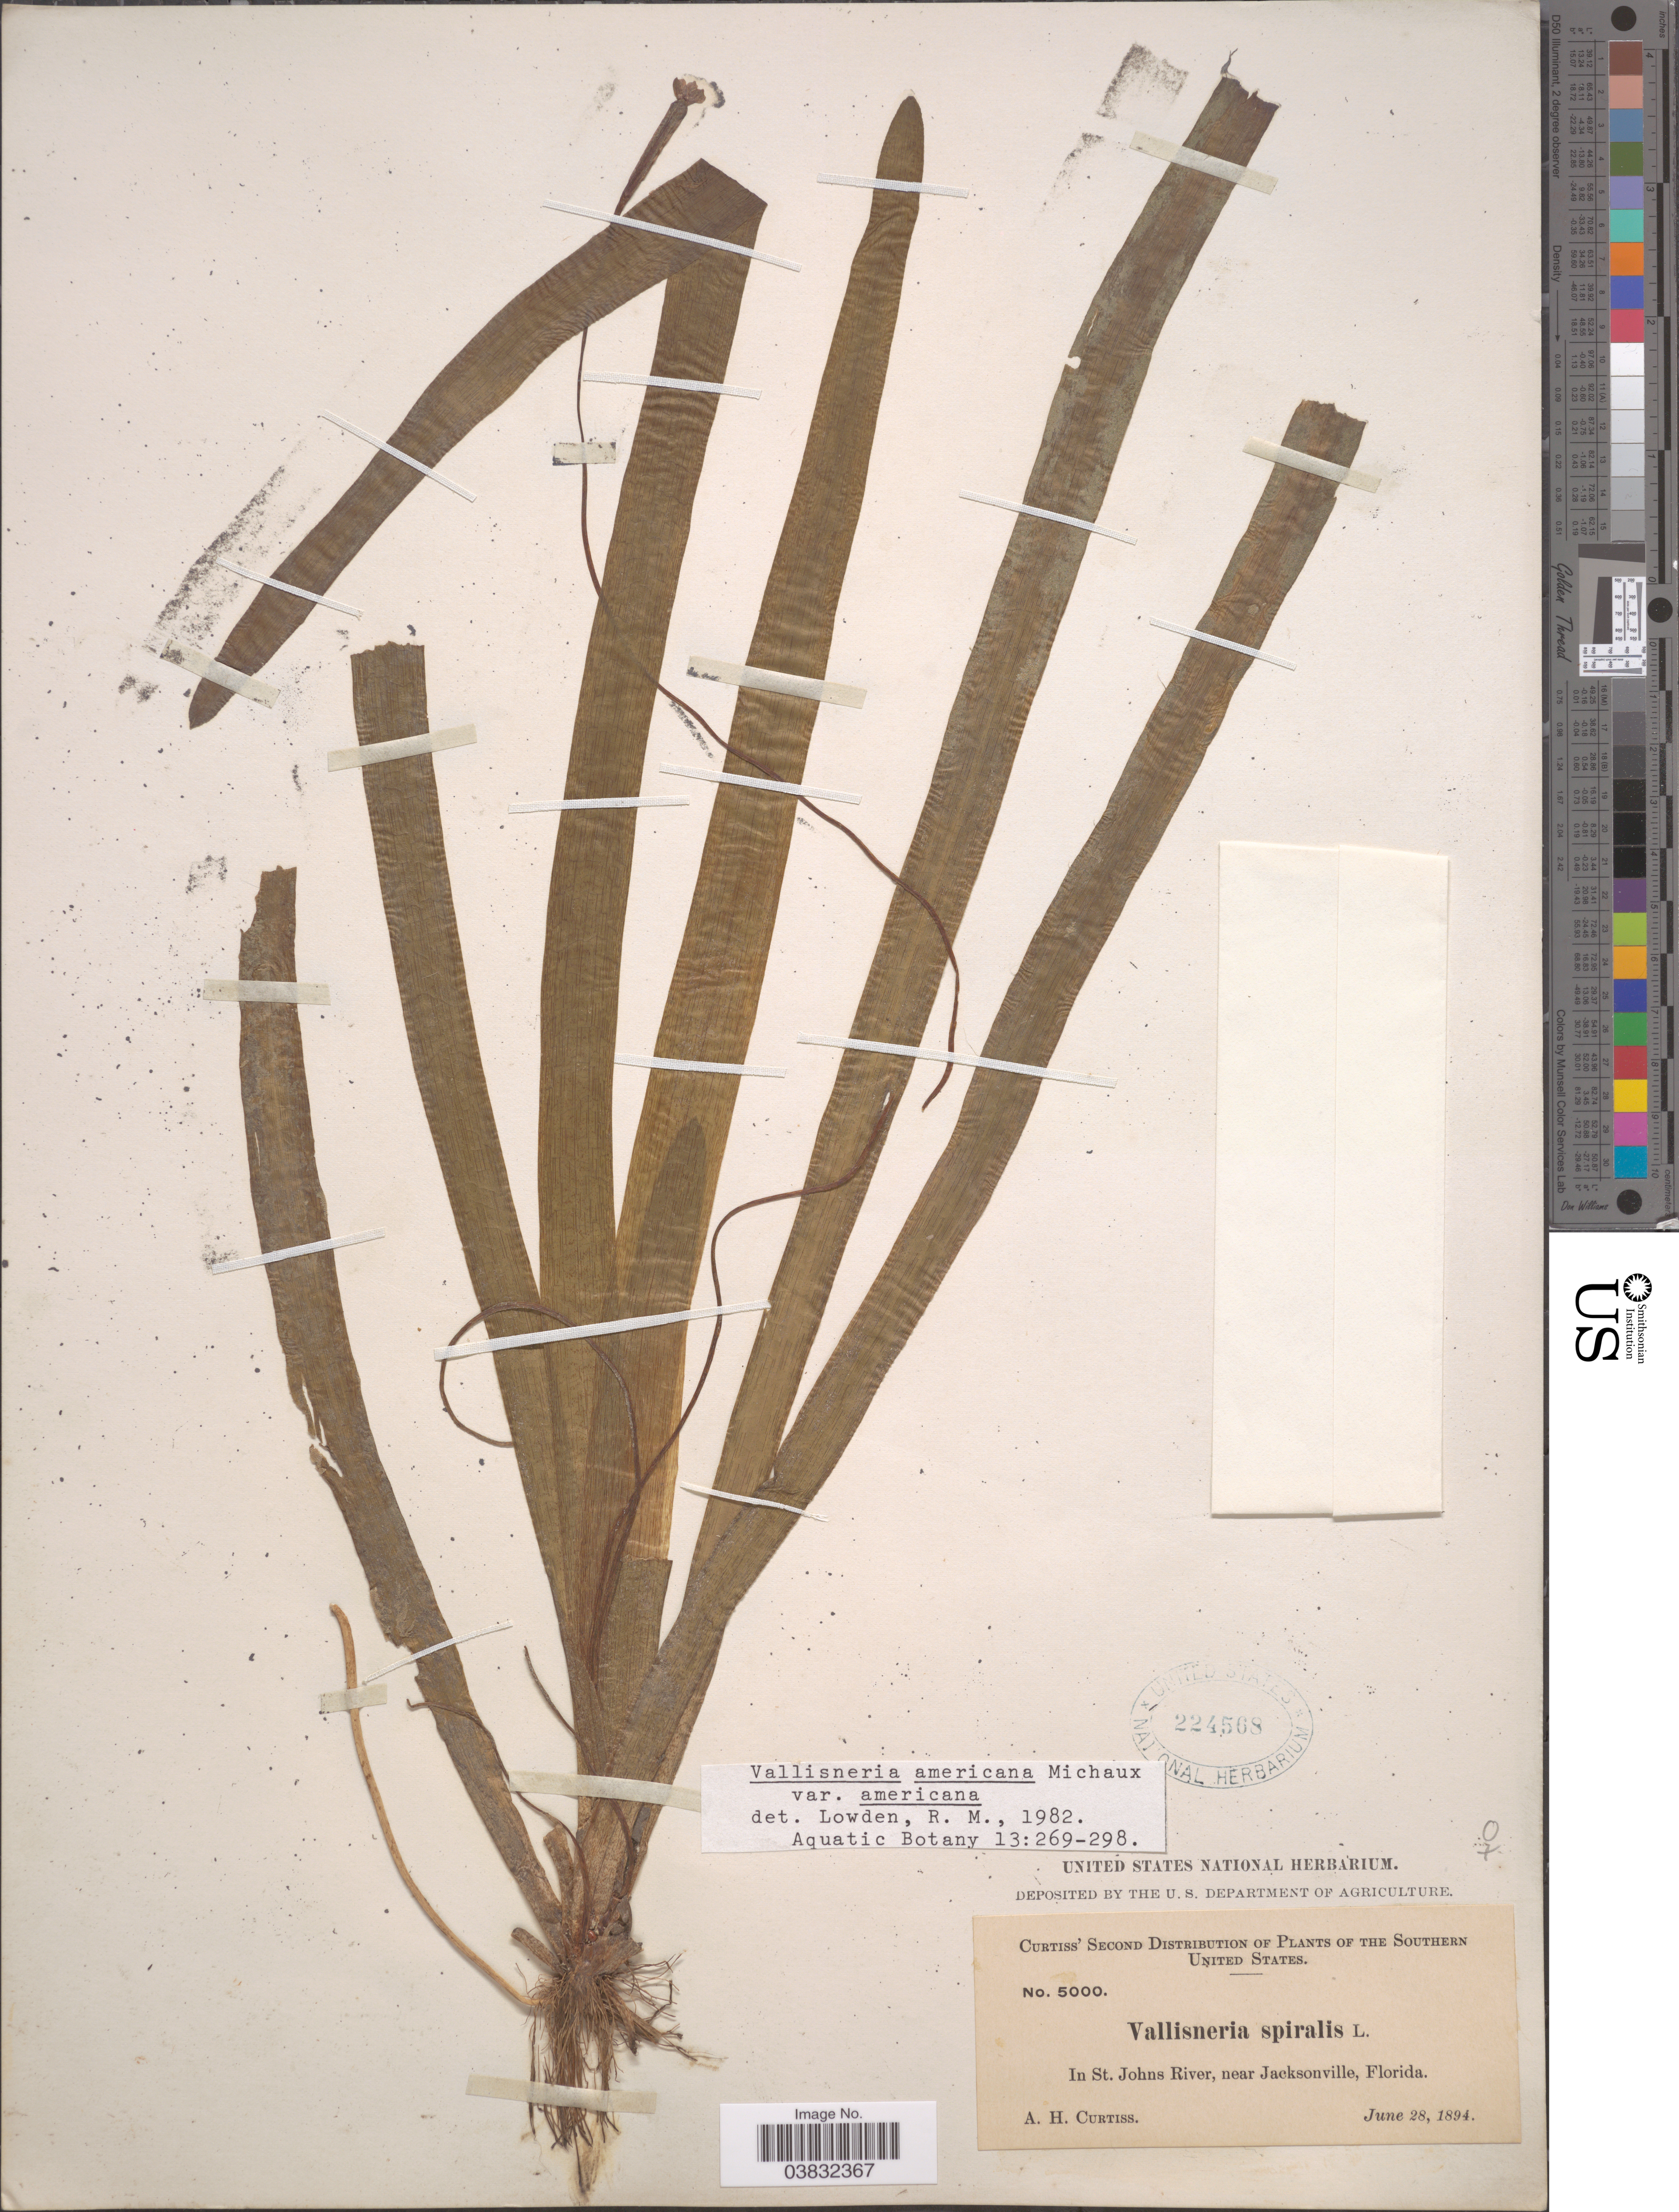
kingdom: Plantae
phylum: Tracheophyta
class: Liliopsida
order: Alismatales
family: Hydrocharitaceae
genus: Vallisneria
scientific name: Vallisneria americana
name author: Michx.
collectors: A. H. Curtiss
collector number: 5000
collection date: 1894-06-28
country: United States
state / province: Florida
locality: Southern United States. In St. Johns River, near Jacksonville.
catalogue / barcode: US 224568